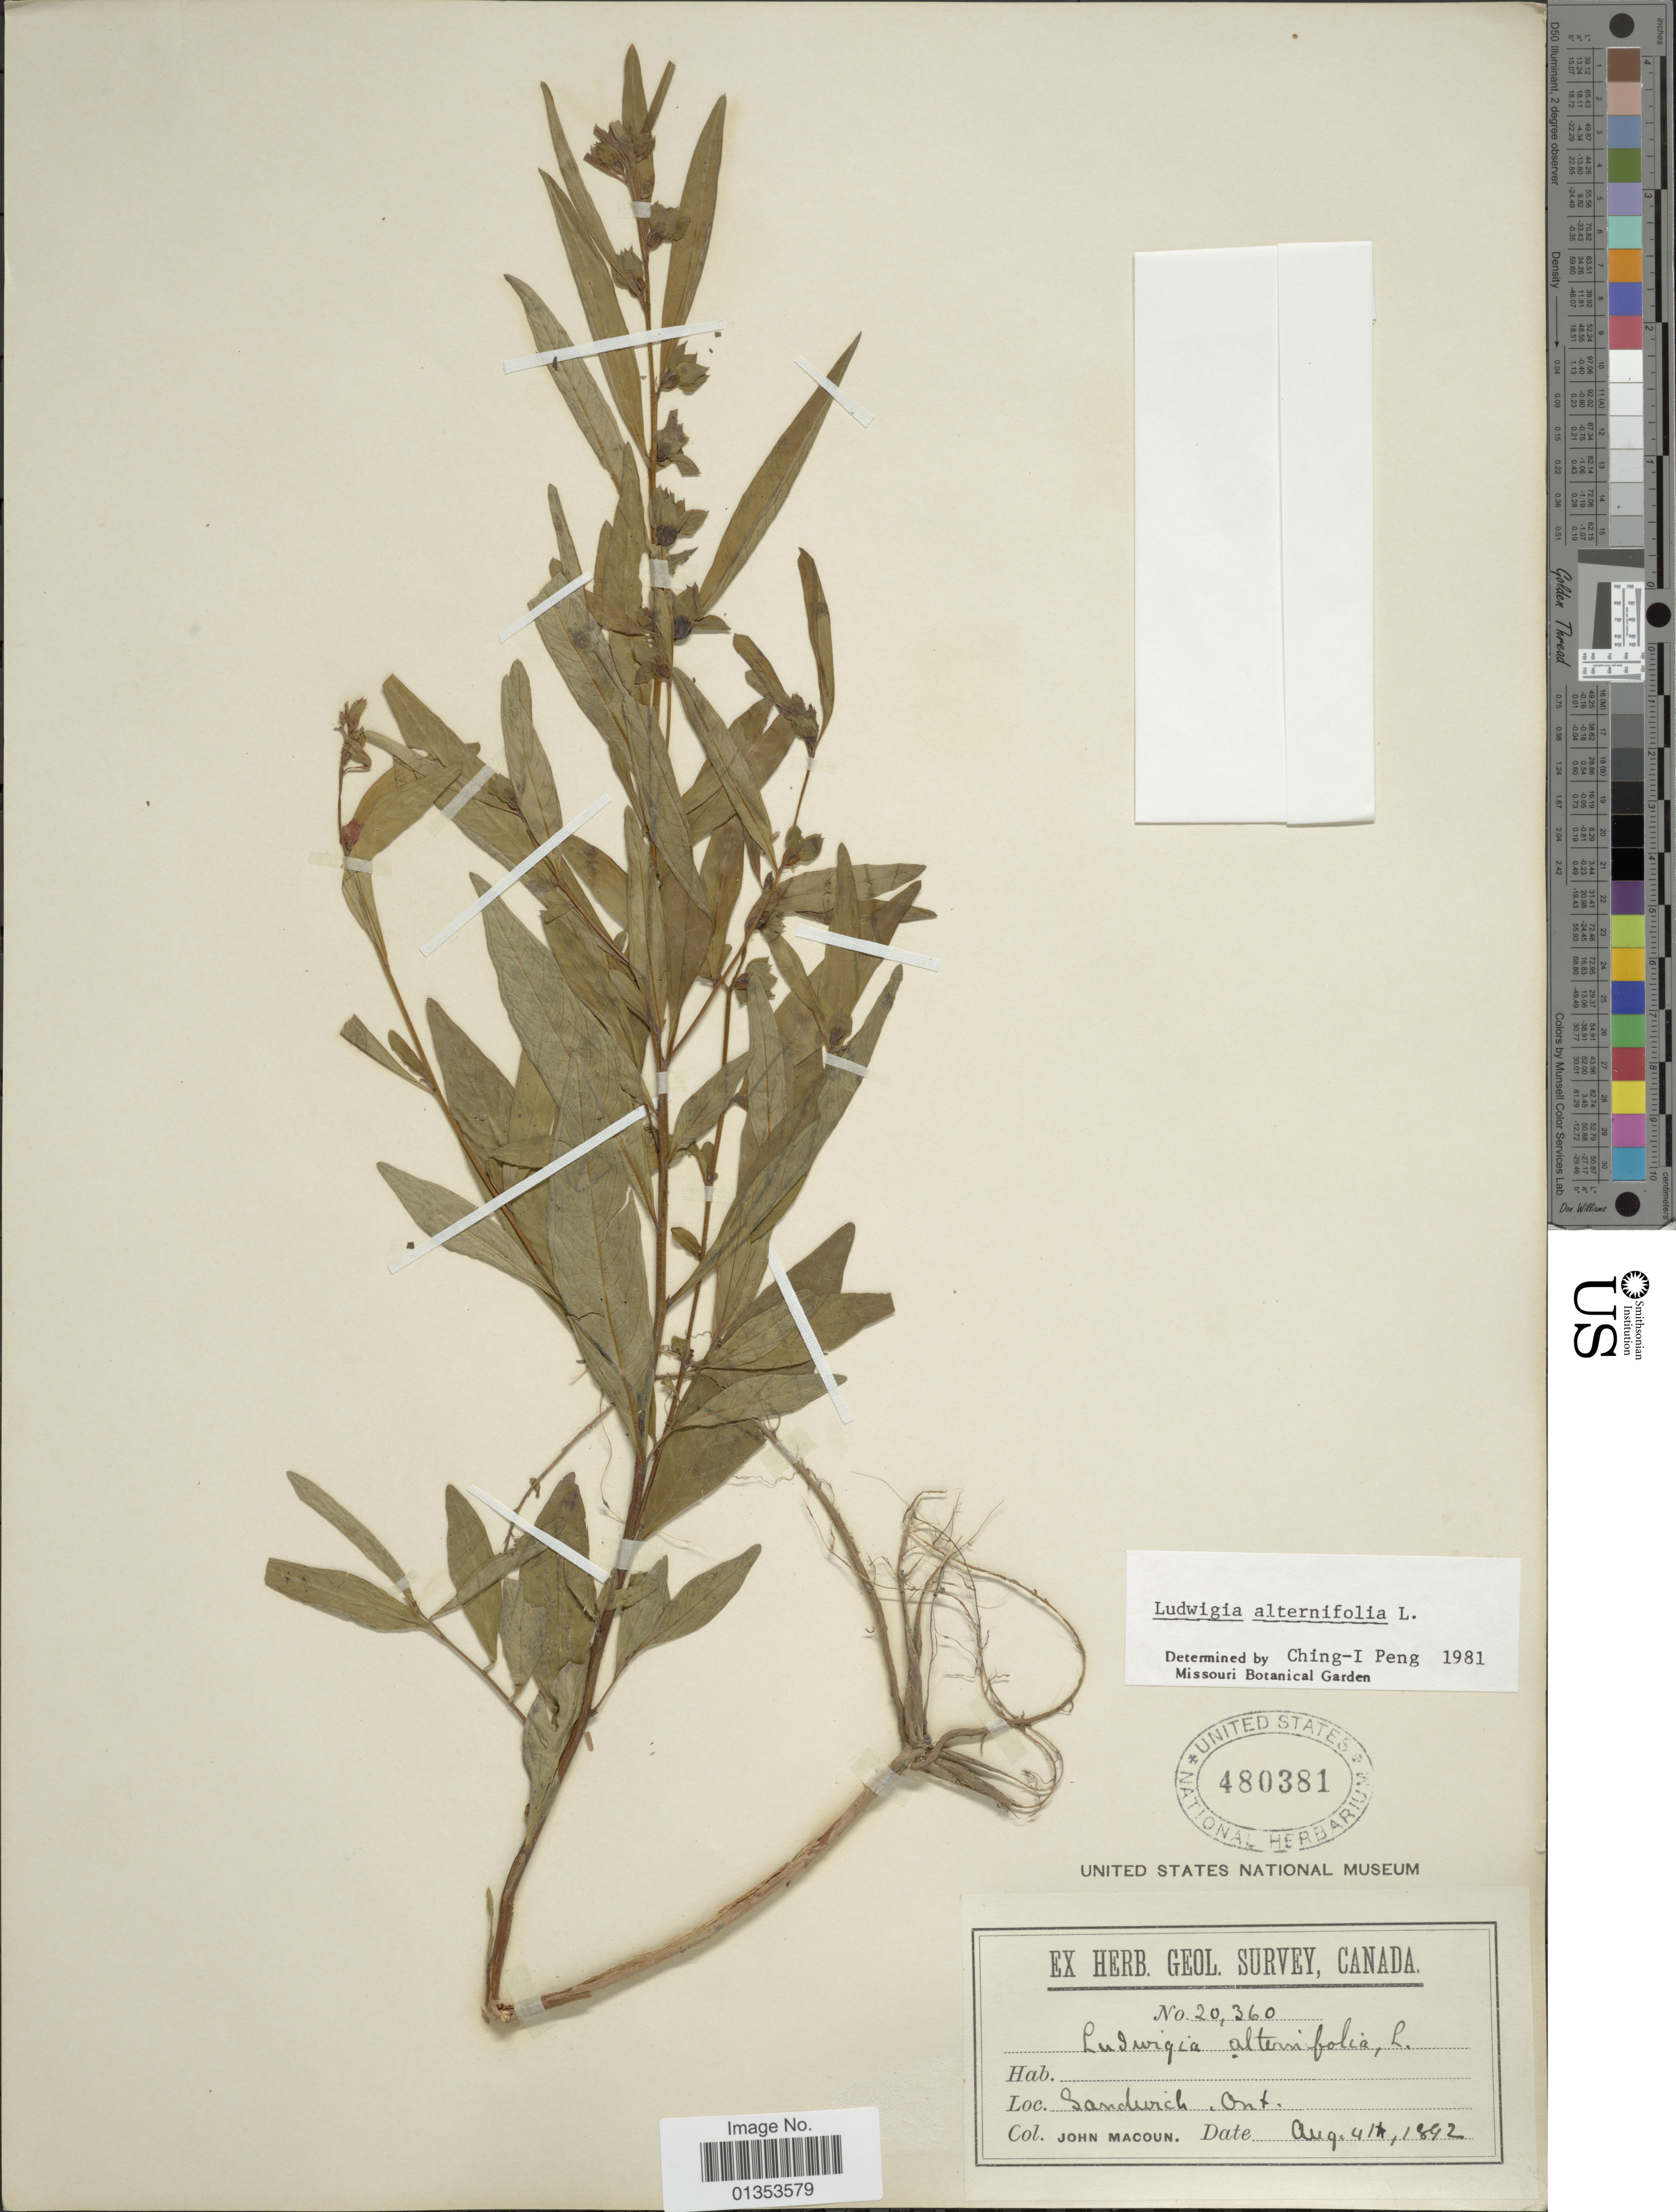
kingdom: Plantae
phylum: Tracheophyta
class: Magnoliopsida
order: Myrtales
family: Onagraceae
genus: Ludwigia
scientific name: Ludwigia alternifolia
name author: L.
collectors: J. Macoun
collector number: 20360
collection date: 1892-08-04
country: Canada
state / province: Ontario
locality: Sandwich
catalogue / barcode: US 480381